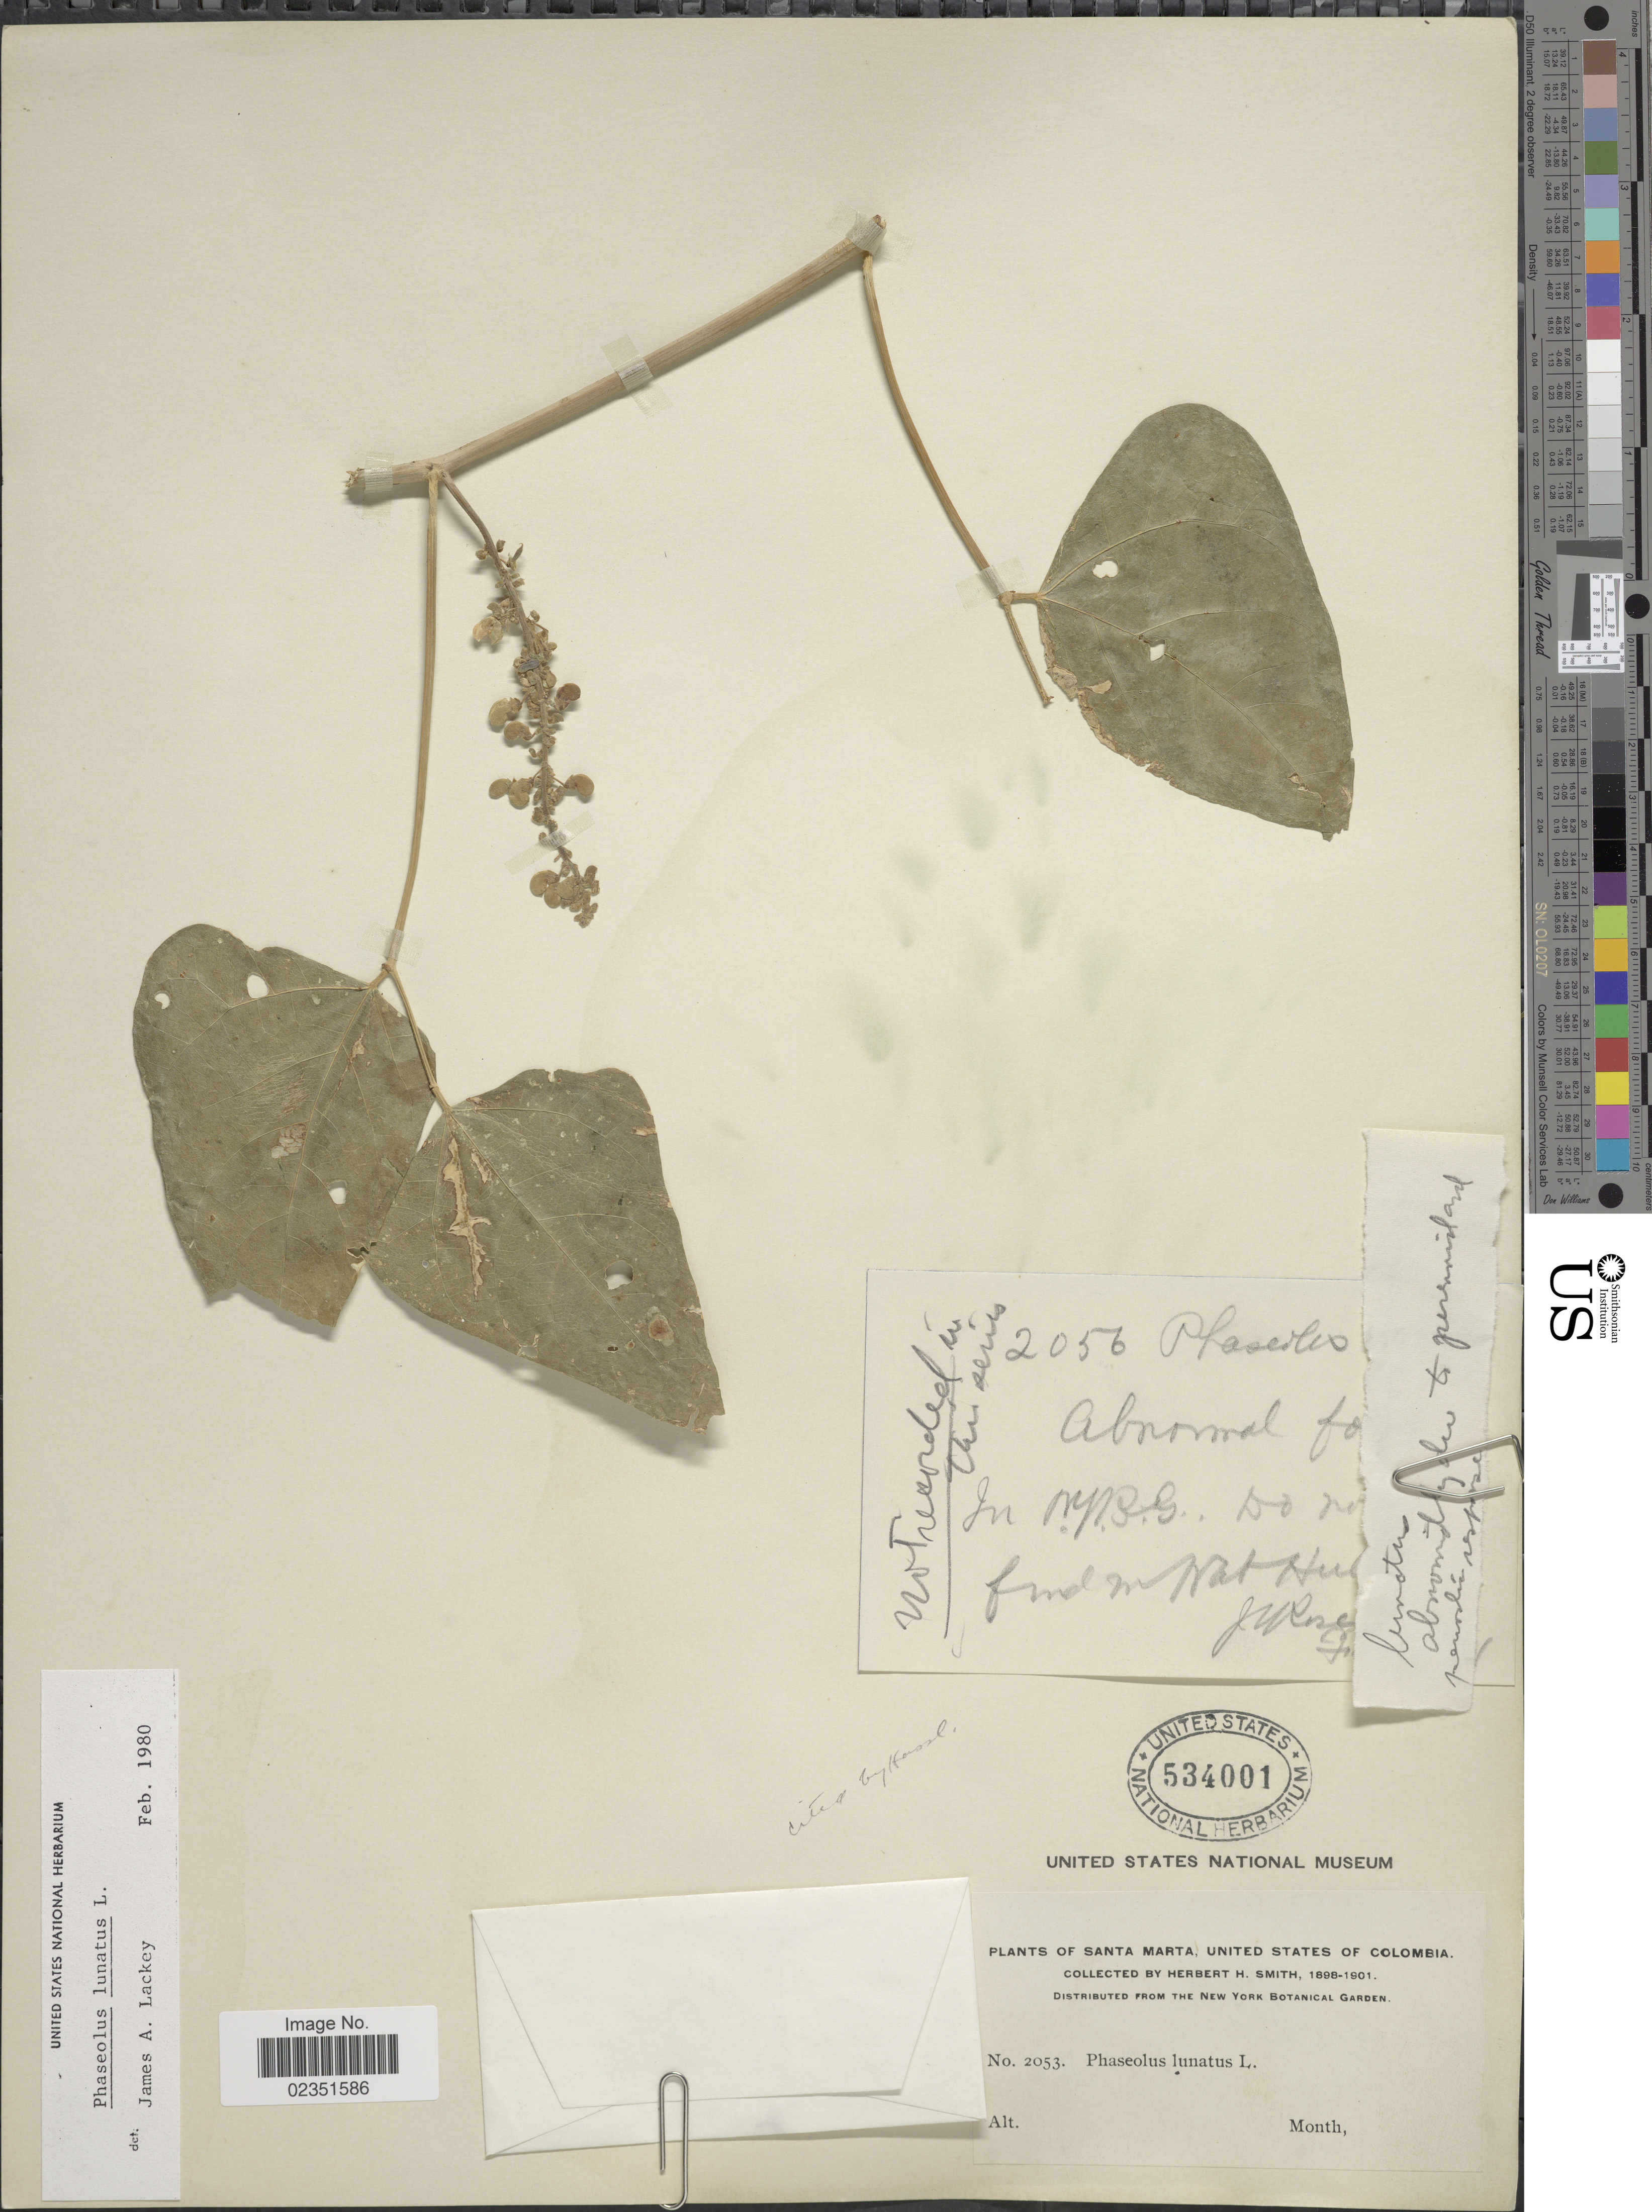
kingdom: Plantae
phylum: Tracheophyta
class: Magnoliopsida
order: Fabales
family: Fabaceae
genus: Phaseolus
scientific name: Phaseolus lunatus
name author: L.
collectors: Herbert H. Smith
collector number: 2053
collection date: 1898/1901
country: Colombia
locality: Santa Marta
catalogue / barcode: US 534001